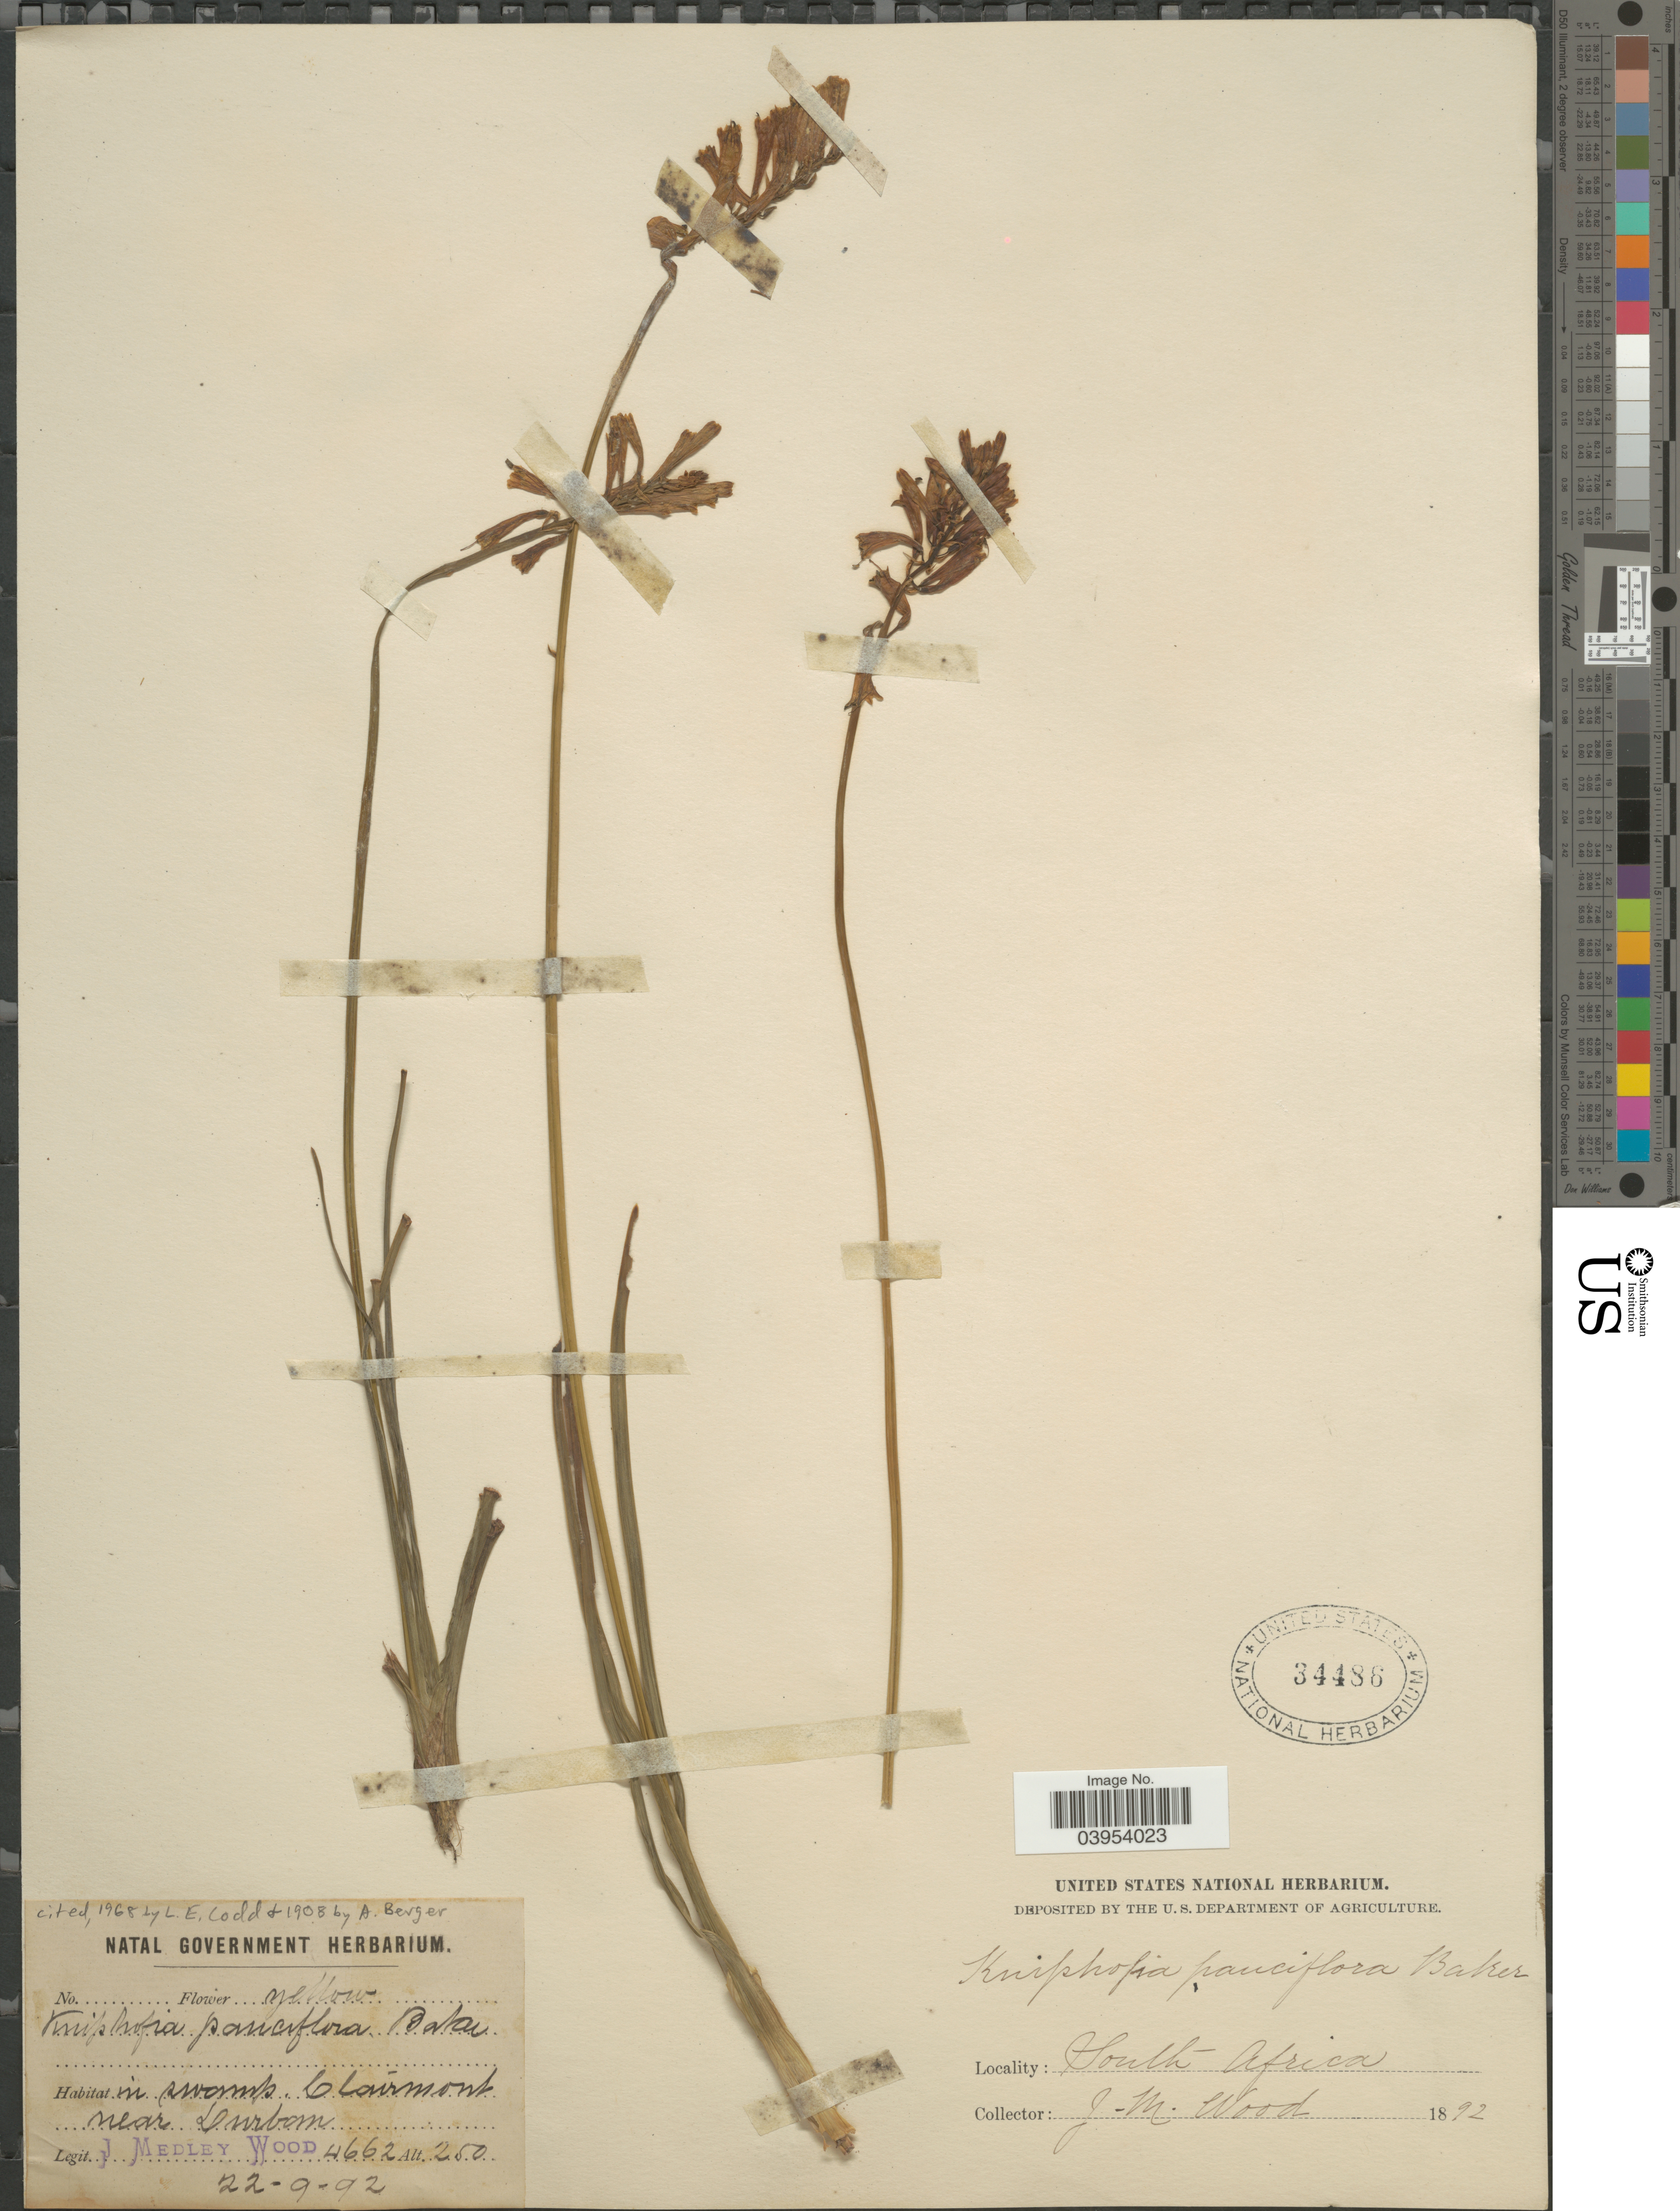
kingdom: Plantae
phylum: Tracheophyta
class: Liliopsida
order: Asparagales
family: Asphodelaceae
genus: Kniphofia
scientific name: Kniphofia pauciflora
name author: Baker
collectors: J. Medley Wood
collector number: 4662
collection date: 1892-09-22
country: South Africa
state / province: KwaZulu-Natal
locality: In swamp. Clairmont near Durban.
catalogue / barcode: US 34486